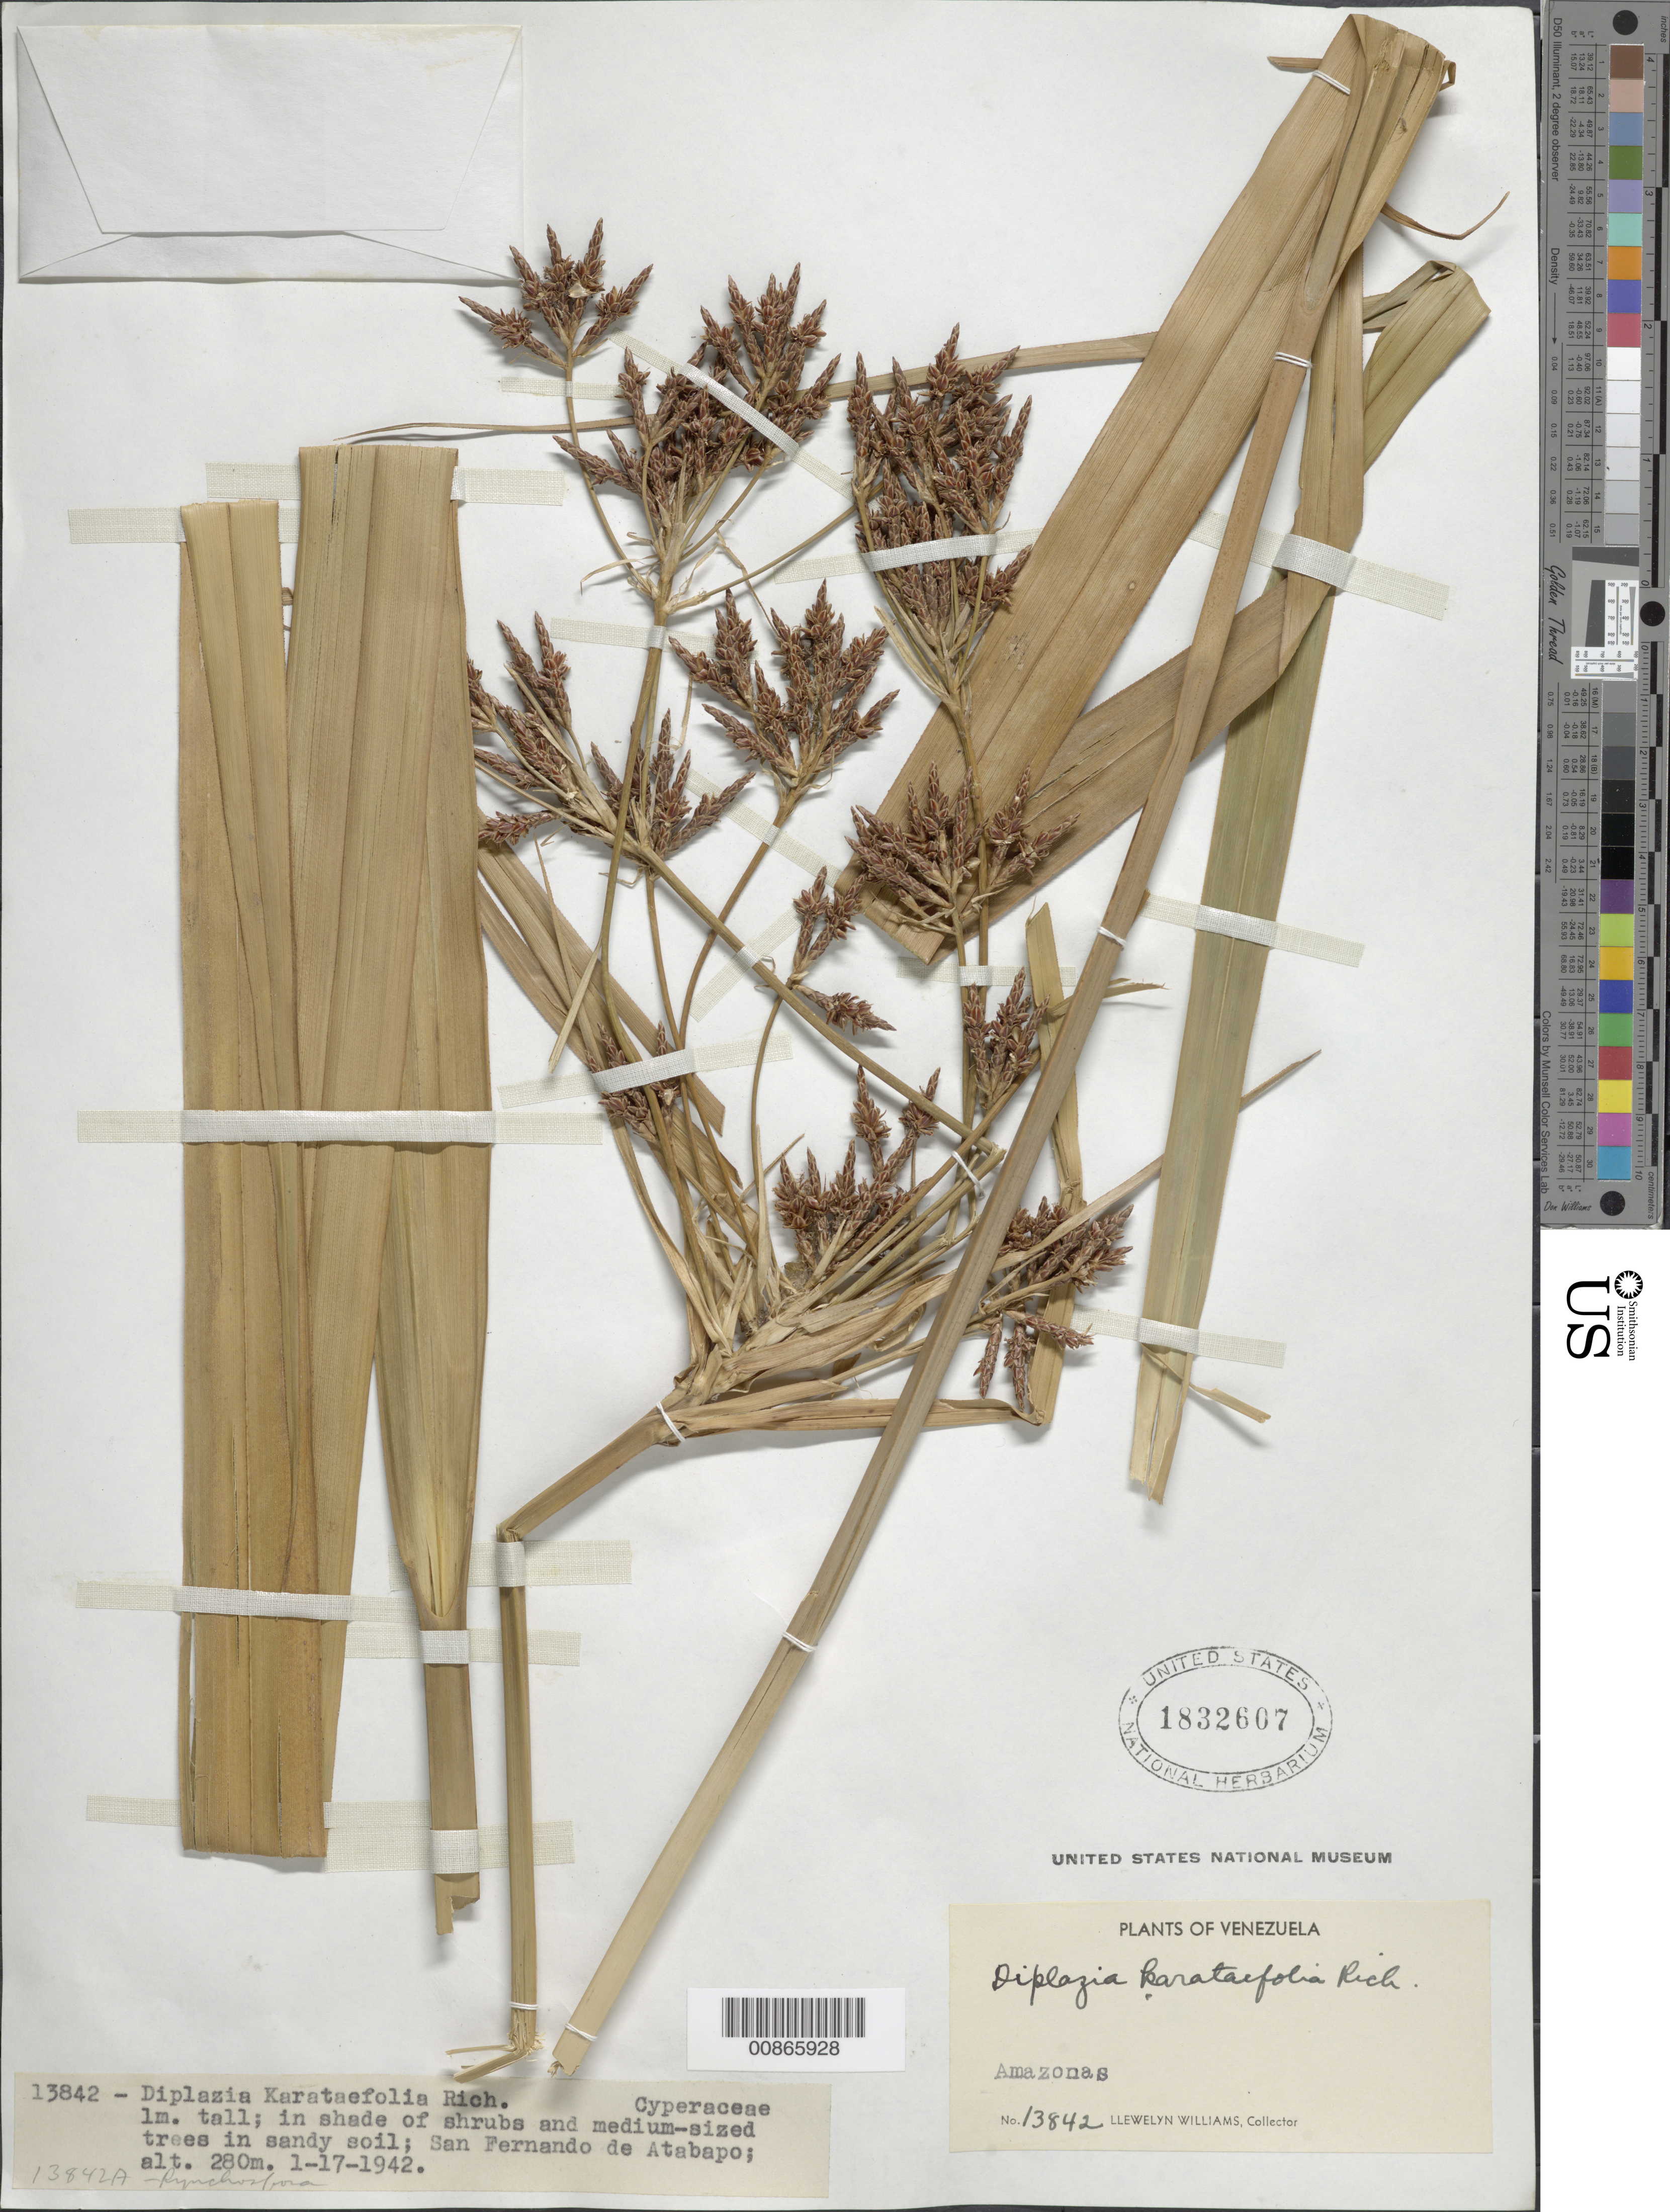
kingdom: Plantae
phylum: Tracheophyta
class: Liliopsida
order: Poales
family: Cyperaceae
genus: Diplasia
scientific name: Diplasia karatifolia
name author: Rich.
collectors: Ll. Williams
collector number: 13842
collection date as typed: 17-Jan-42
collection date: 1942-01-17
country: Venezuela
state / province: Amazonas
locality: San Fernando de Atabapo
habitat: Shade of shrubs and medium-sized trees in sandy soil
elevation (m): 280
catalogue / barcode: US 1832607